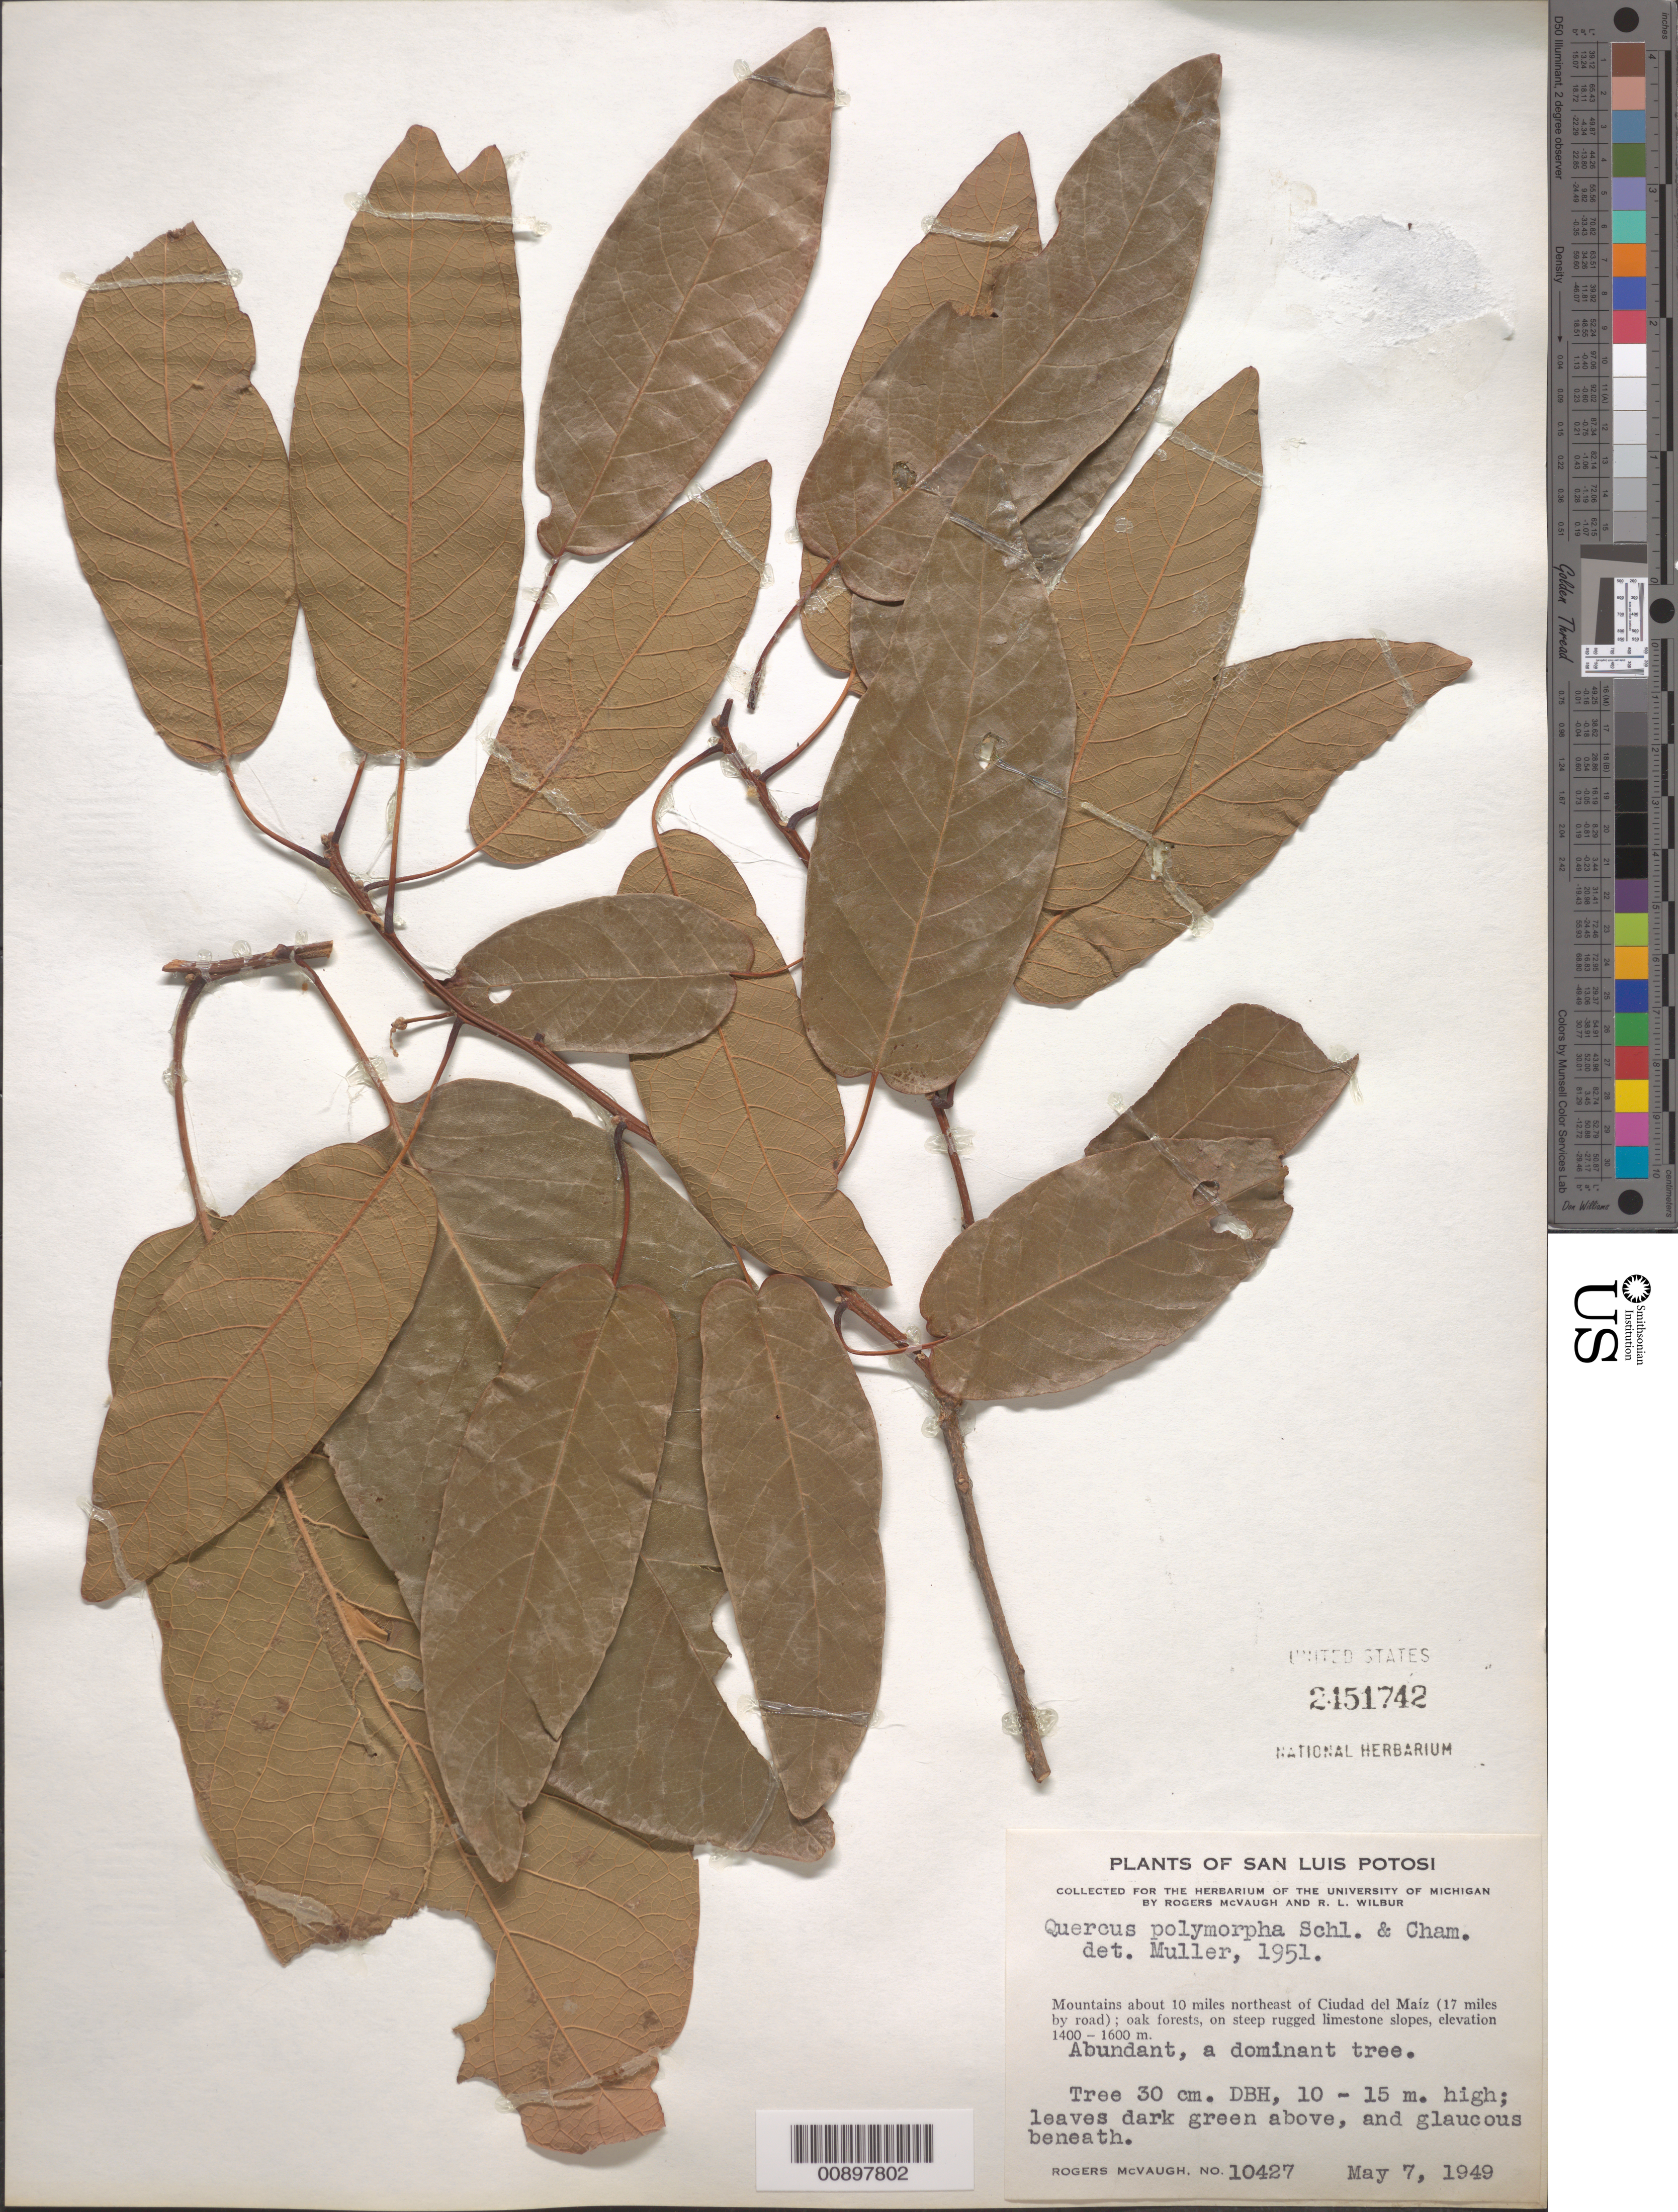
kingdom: Plantae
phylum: Tracheophyta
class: Magnoliopsida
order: Fagales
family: Fagaceae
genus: Quercus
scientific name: Quercus polymorpha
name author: Schltdl. & Cham.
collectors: R. McVaugh & R. L. Wilbur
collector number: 10427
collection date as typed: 07 May 1949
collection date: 1949-05-07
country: Mexico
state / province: San Luis Potosí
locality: Mountains about 10 miles northeast of Ciudad del Maíz (17 miles by road).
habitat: Oak forests, on steep rugged limestone slopes.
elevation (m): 1600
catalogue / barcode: US 2451742